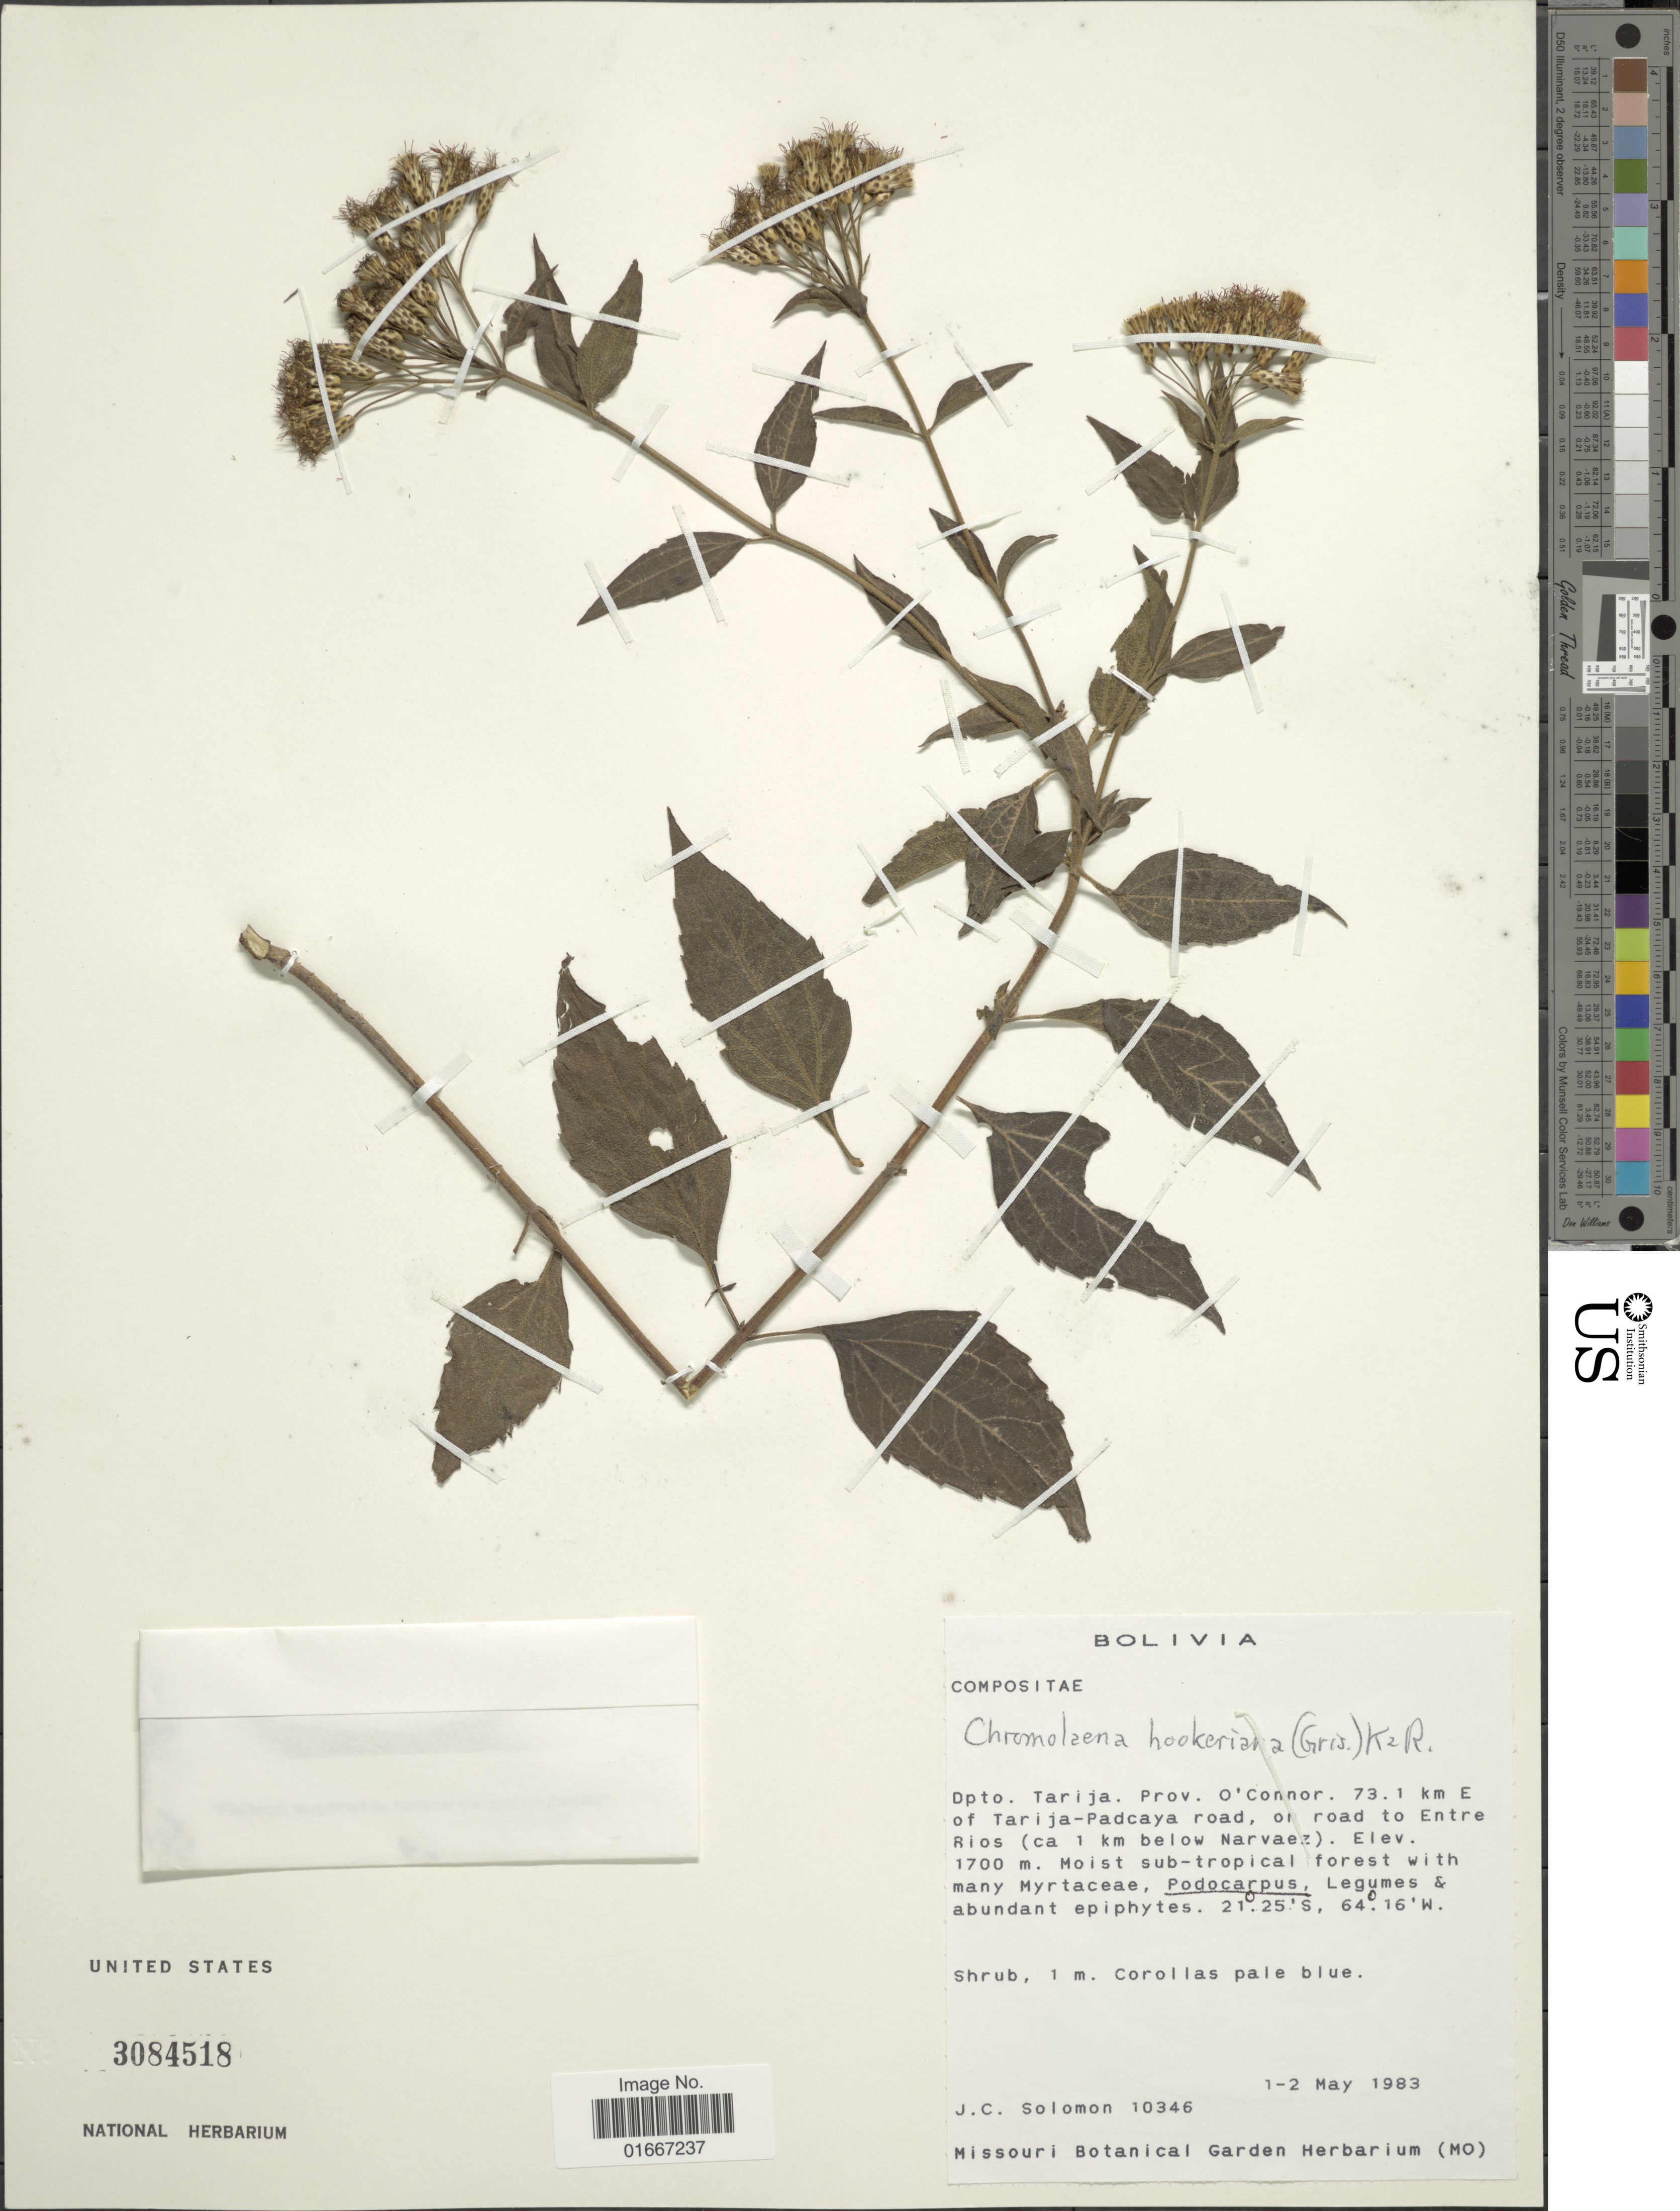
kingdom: Plantae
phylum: Tracheophyta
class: Magnoliopsida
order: Asterales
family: Asteraceae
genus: Chromolaena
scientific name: Chromolaena hookeriana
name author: (Griseb.) R.M. King & H. Rob.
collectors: J. C. Solomon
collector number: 10346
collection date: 1983-05-01/1983-05-02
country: Bolivia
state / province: Tarija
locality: Province: O'Connor. 73.1 km E of Tarija-Padcaya road, or road to Entre Rios (ca. 1 km below Narvaez)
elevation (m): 1700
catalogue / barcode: US 3084518